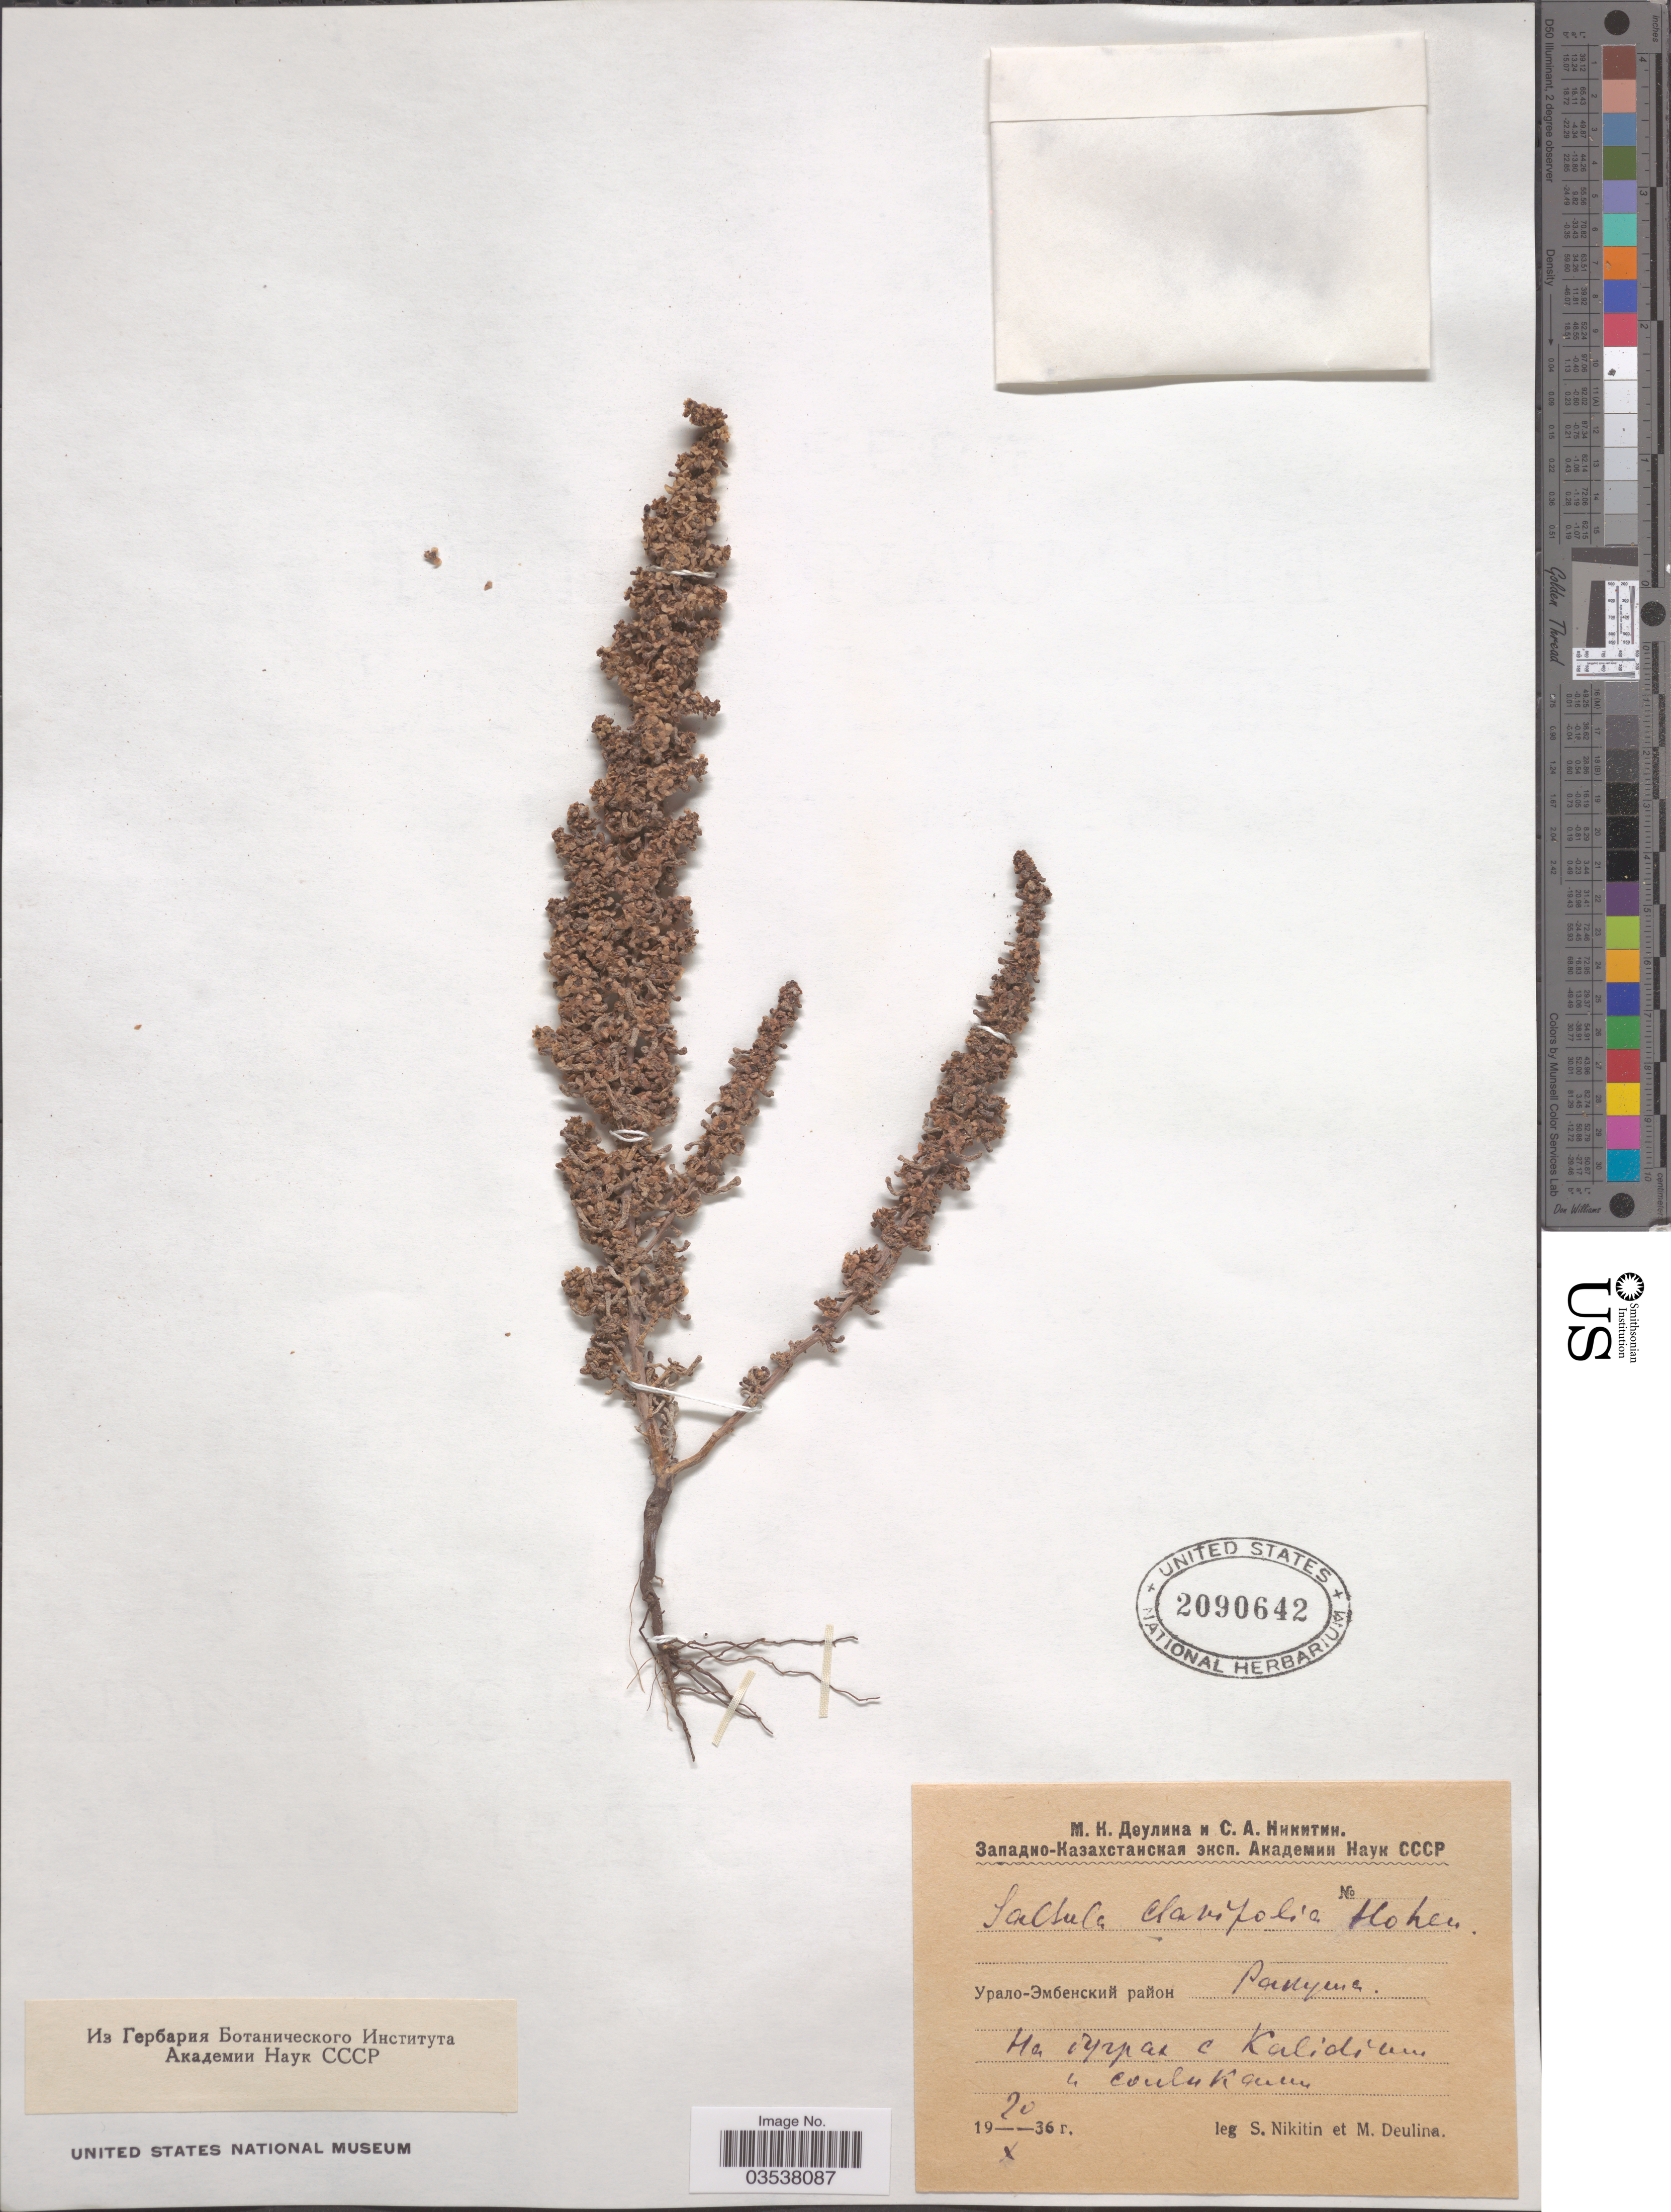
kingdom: Plantae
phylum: Tracheophyta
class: Magnoliopsida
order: Caryophyllales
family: Amaranthaceae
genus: Soda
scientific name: Soda foliosa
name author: (L.) Akhani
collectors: S. Nikitin & M. Deulina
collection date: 1936-10-20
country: Kazakhstan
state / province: Atyrau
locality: Rakusha.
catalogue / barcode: US 2090642